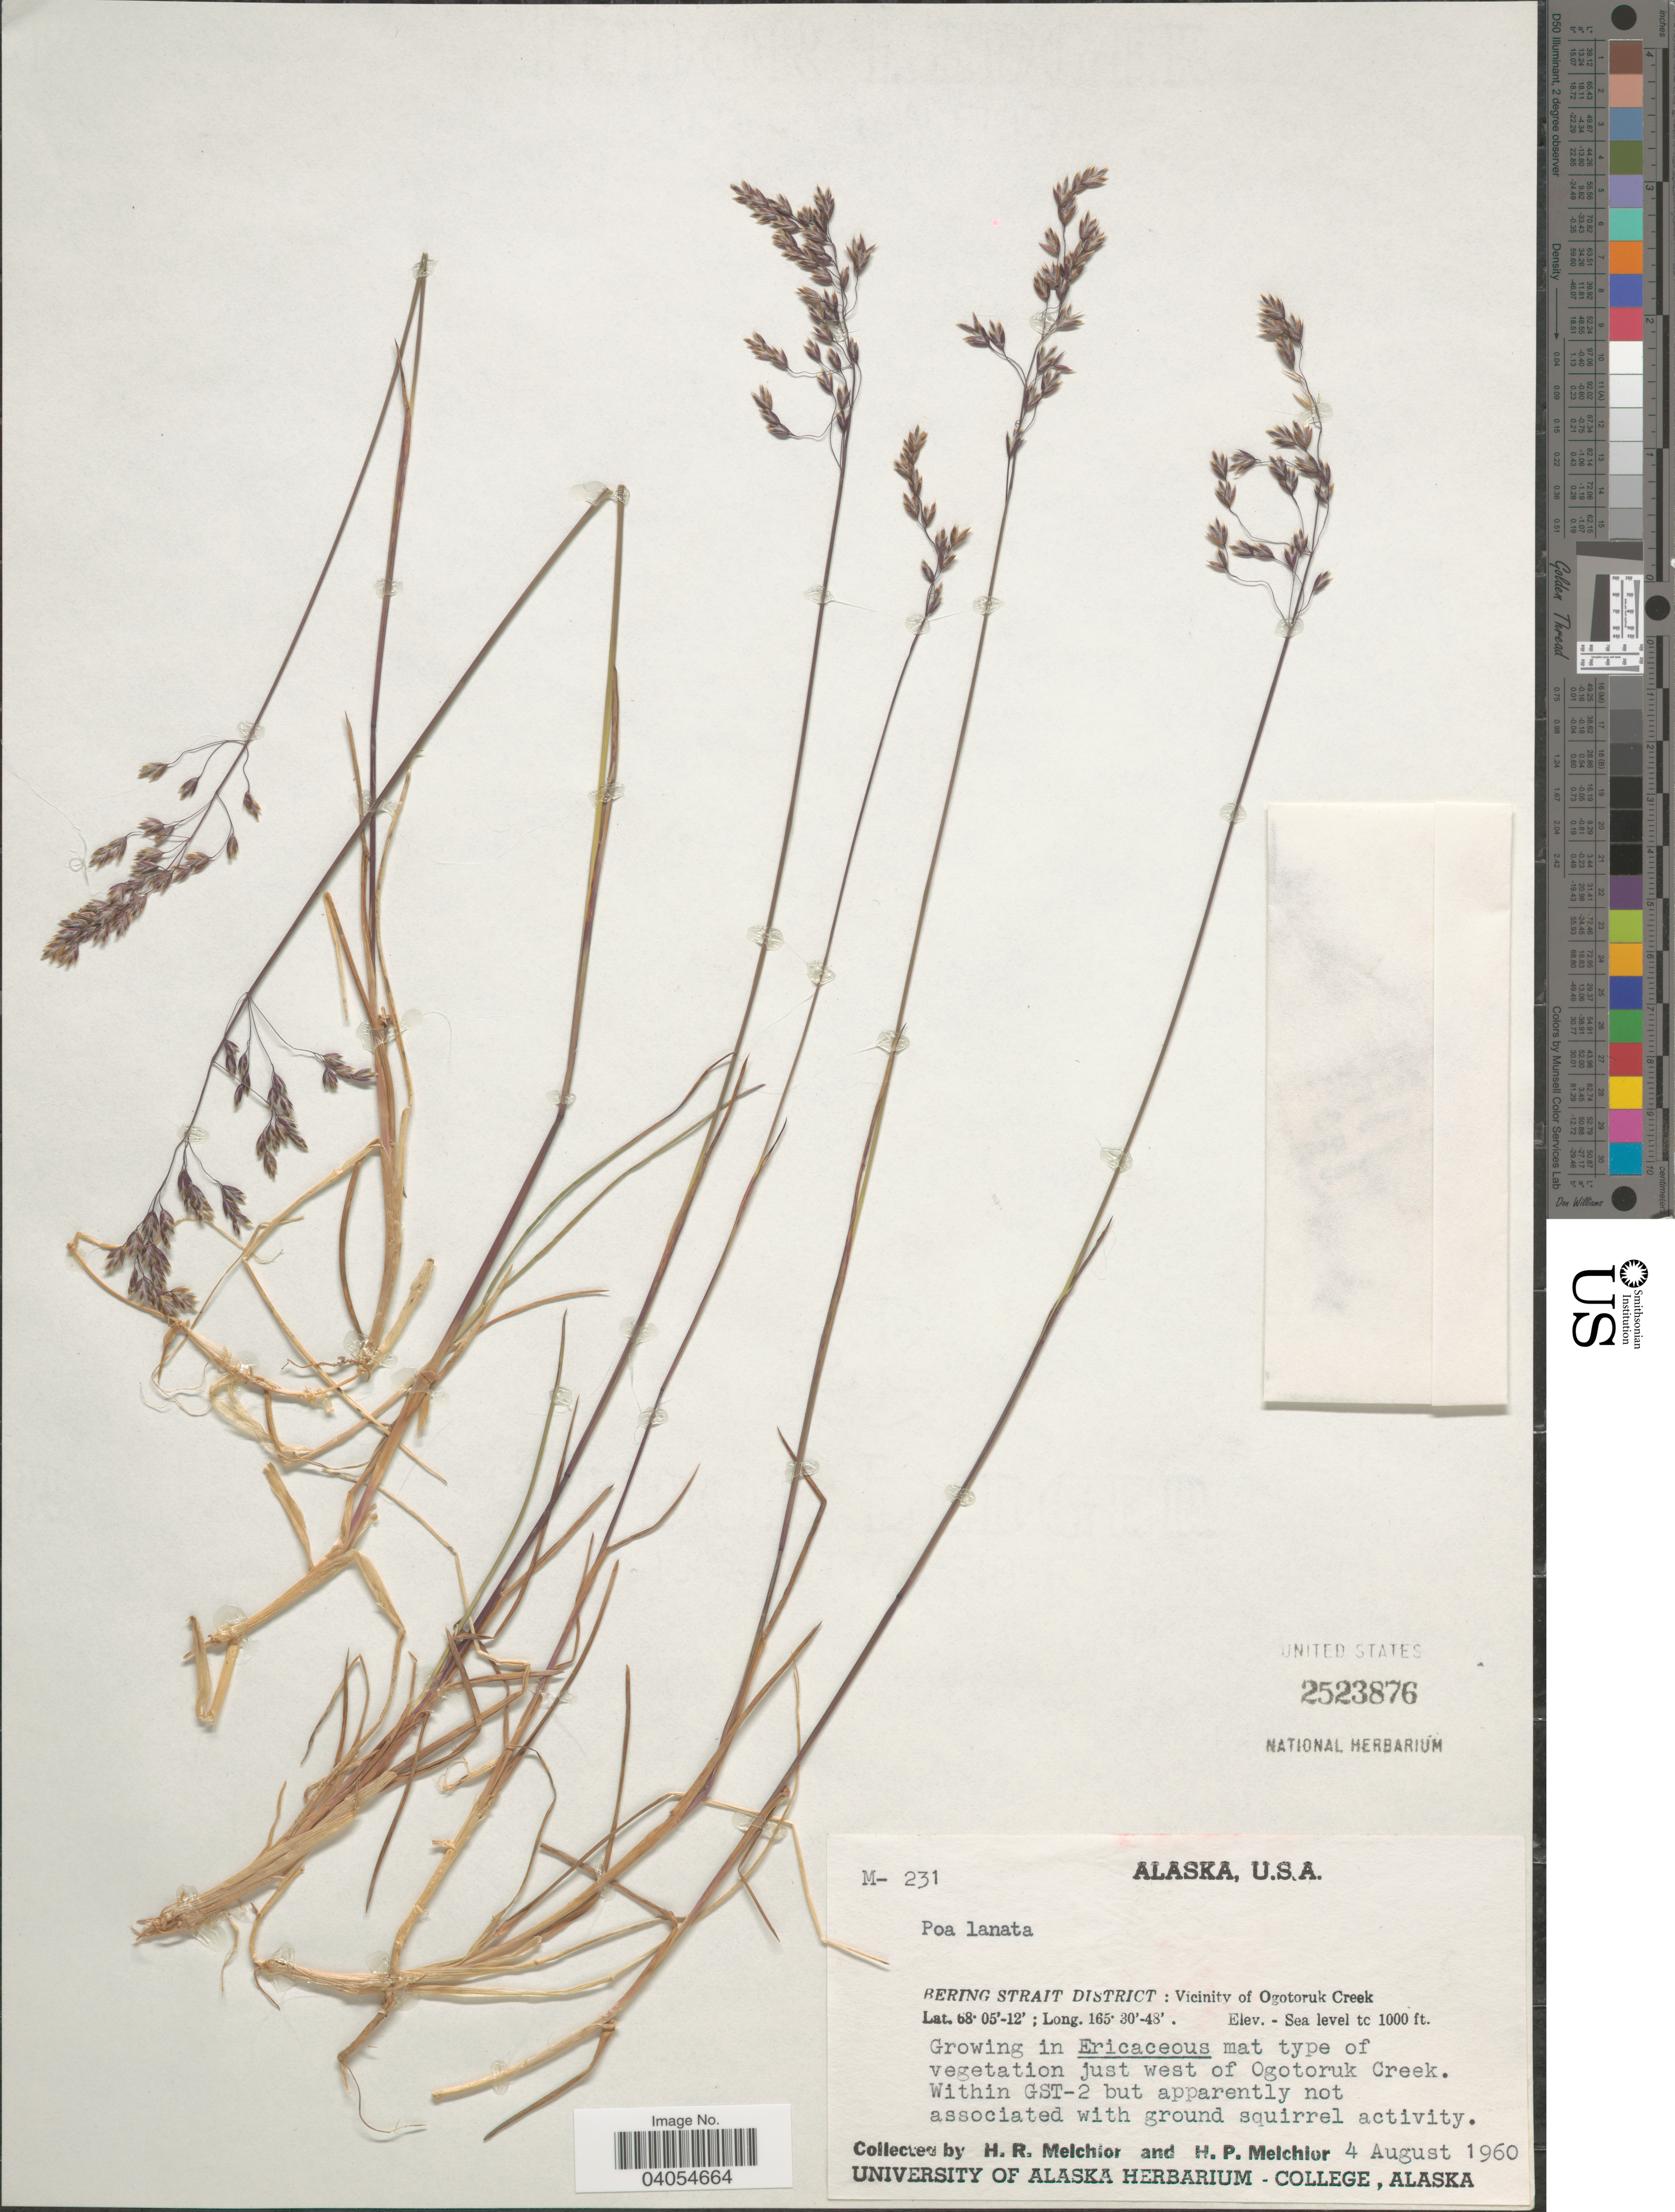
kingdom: Plantae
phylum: Tracheophyta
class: Liliopsida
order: Poales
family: Poaceae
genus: Poa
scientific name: Poa arctica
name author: R. Br.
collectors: H. R. Melchior & H. P. Melchior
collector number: M-231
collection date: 1960-08-04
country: United States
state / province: Alaska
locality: Bering Strait District: Vicinity of Ogotoruk Creek. Just west of Ogotoruk Creek. Within GST-2.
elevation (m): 0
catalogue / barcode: US 2523876